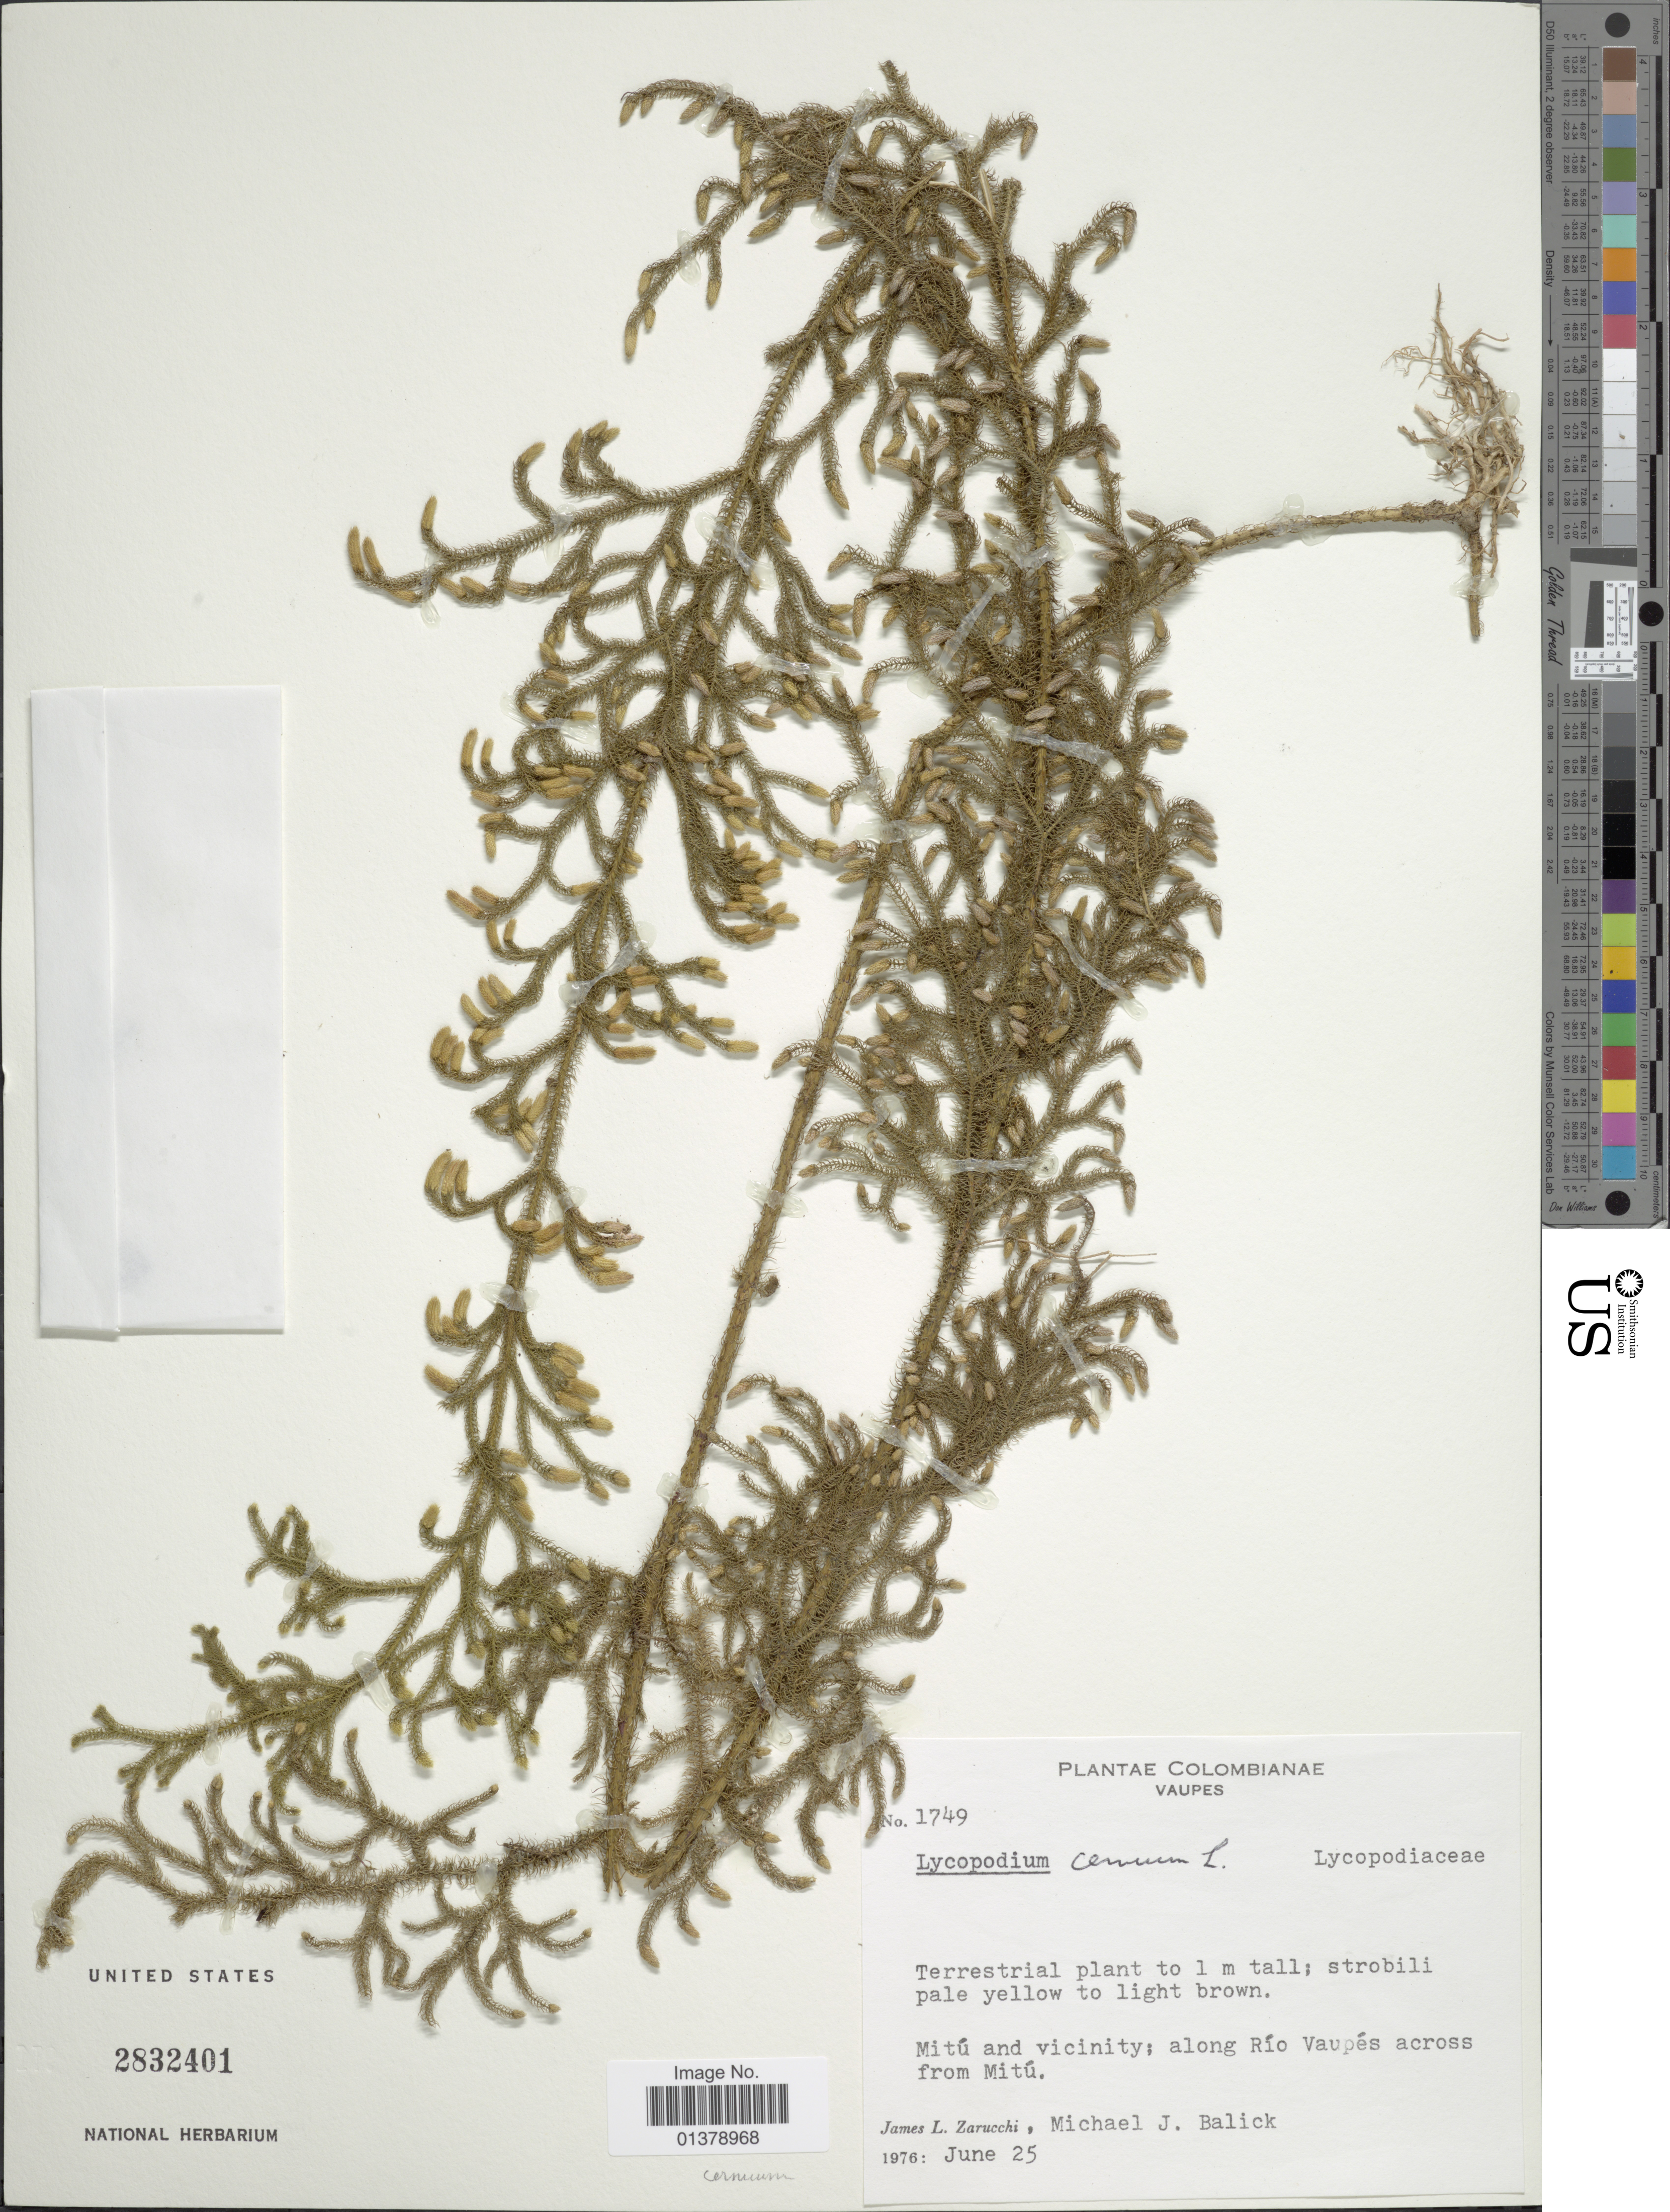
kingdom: Plantae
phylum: Tracheophyta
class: Lycopodiopsida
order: Lycopodiales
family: Lycopodiaceae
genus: Palhinhaea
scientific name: Palhinhaea cernua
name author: (L.) Vasc. & Franco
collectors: J. L. Zarucchi & M. J. Balick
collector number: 1749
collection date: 1976-06-25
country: Colombia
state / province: Vaupés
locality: Mitú and vicinity; along Rio Vaupes across from Mitú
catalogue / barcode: US 2832401